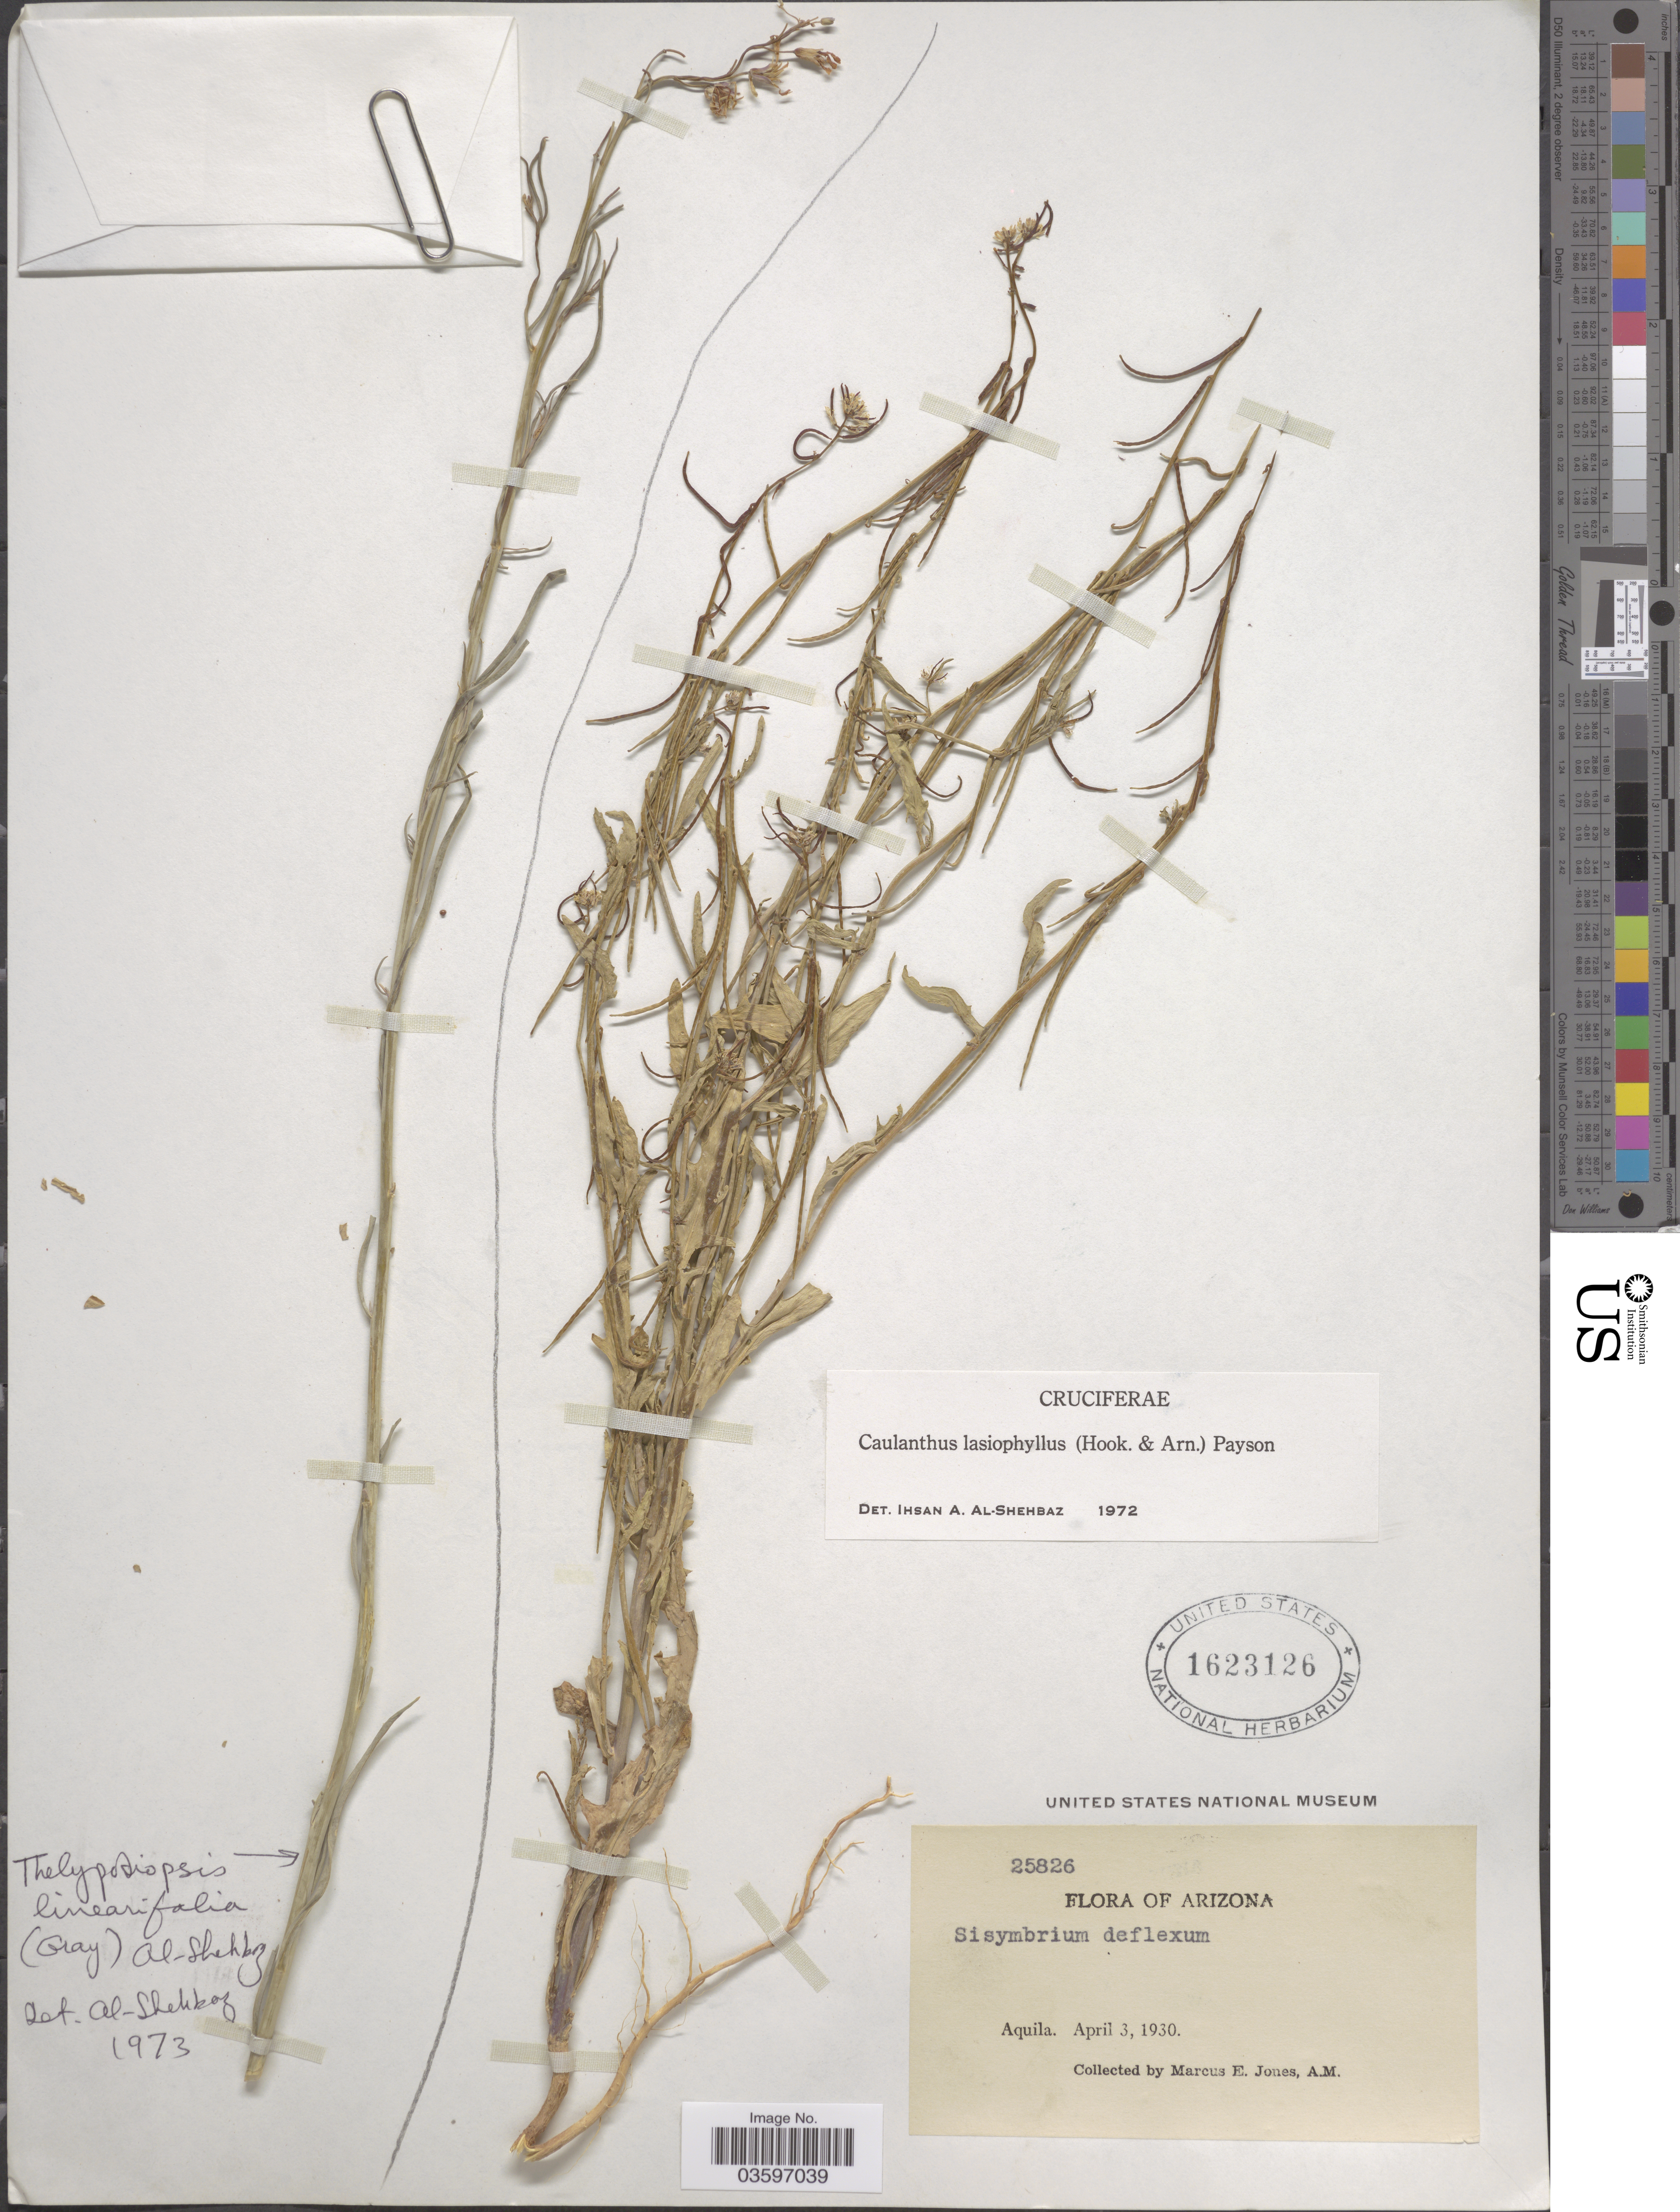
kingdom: Plantae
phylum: Tracheophyta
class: Magnoliopsida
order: Brassicales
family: Brassicaceae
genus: Caulanthus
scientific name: Caulanthus lasiophyllus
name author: (Hook. & Arn.) Payson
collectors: M. E. Jones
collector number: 25826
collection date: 1930-04-03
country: United States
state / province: Arizona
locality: Aquila.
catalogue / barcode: US 1623126